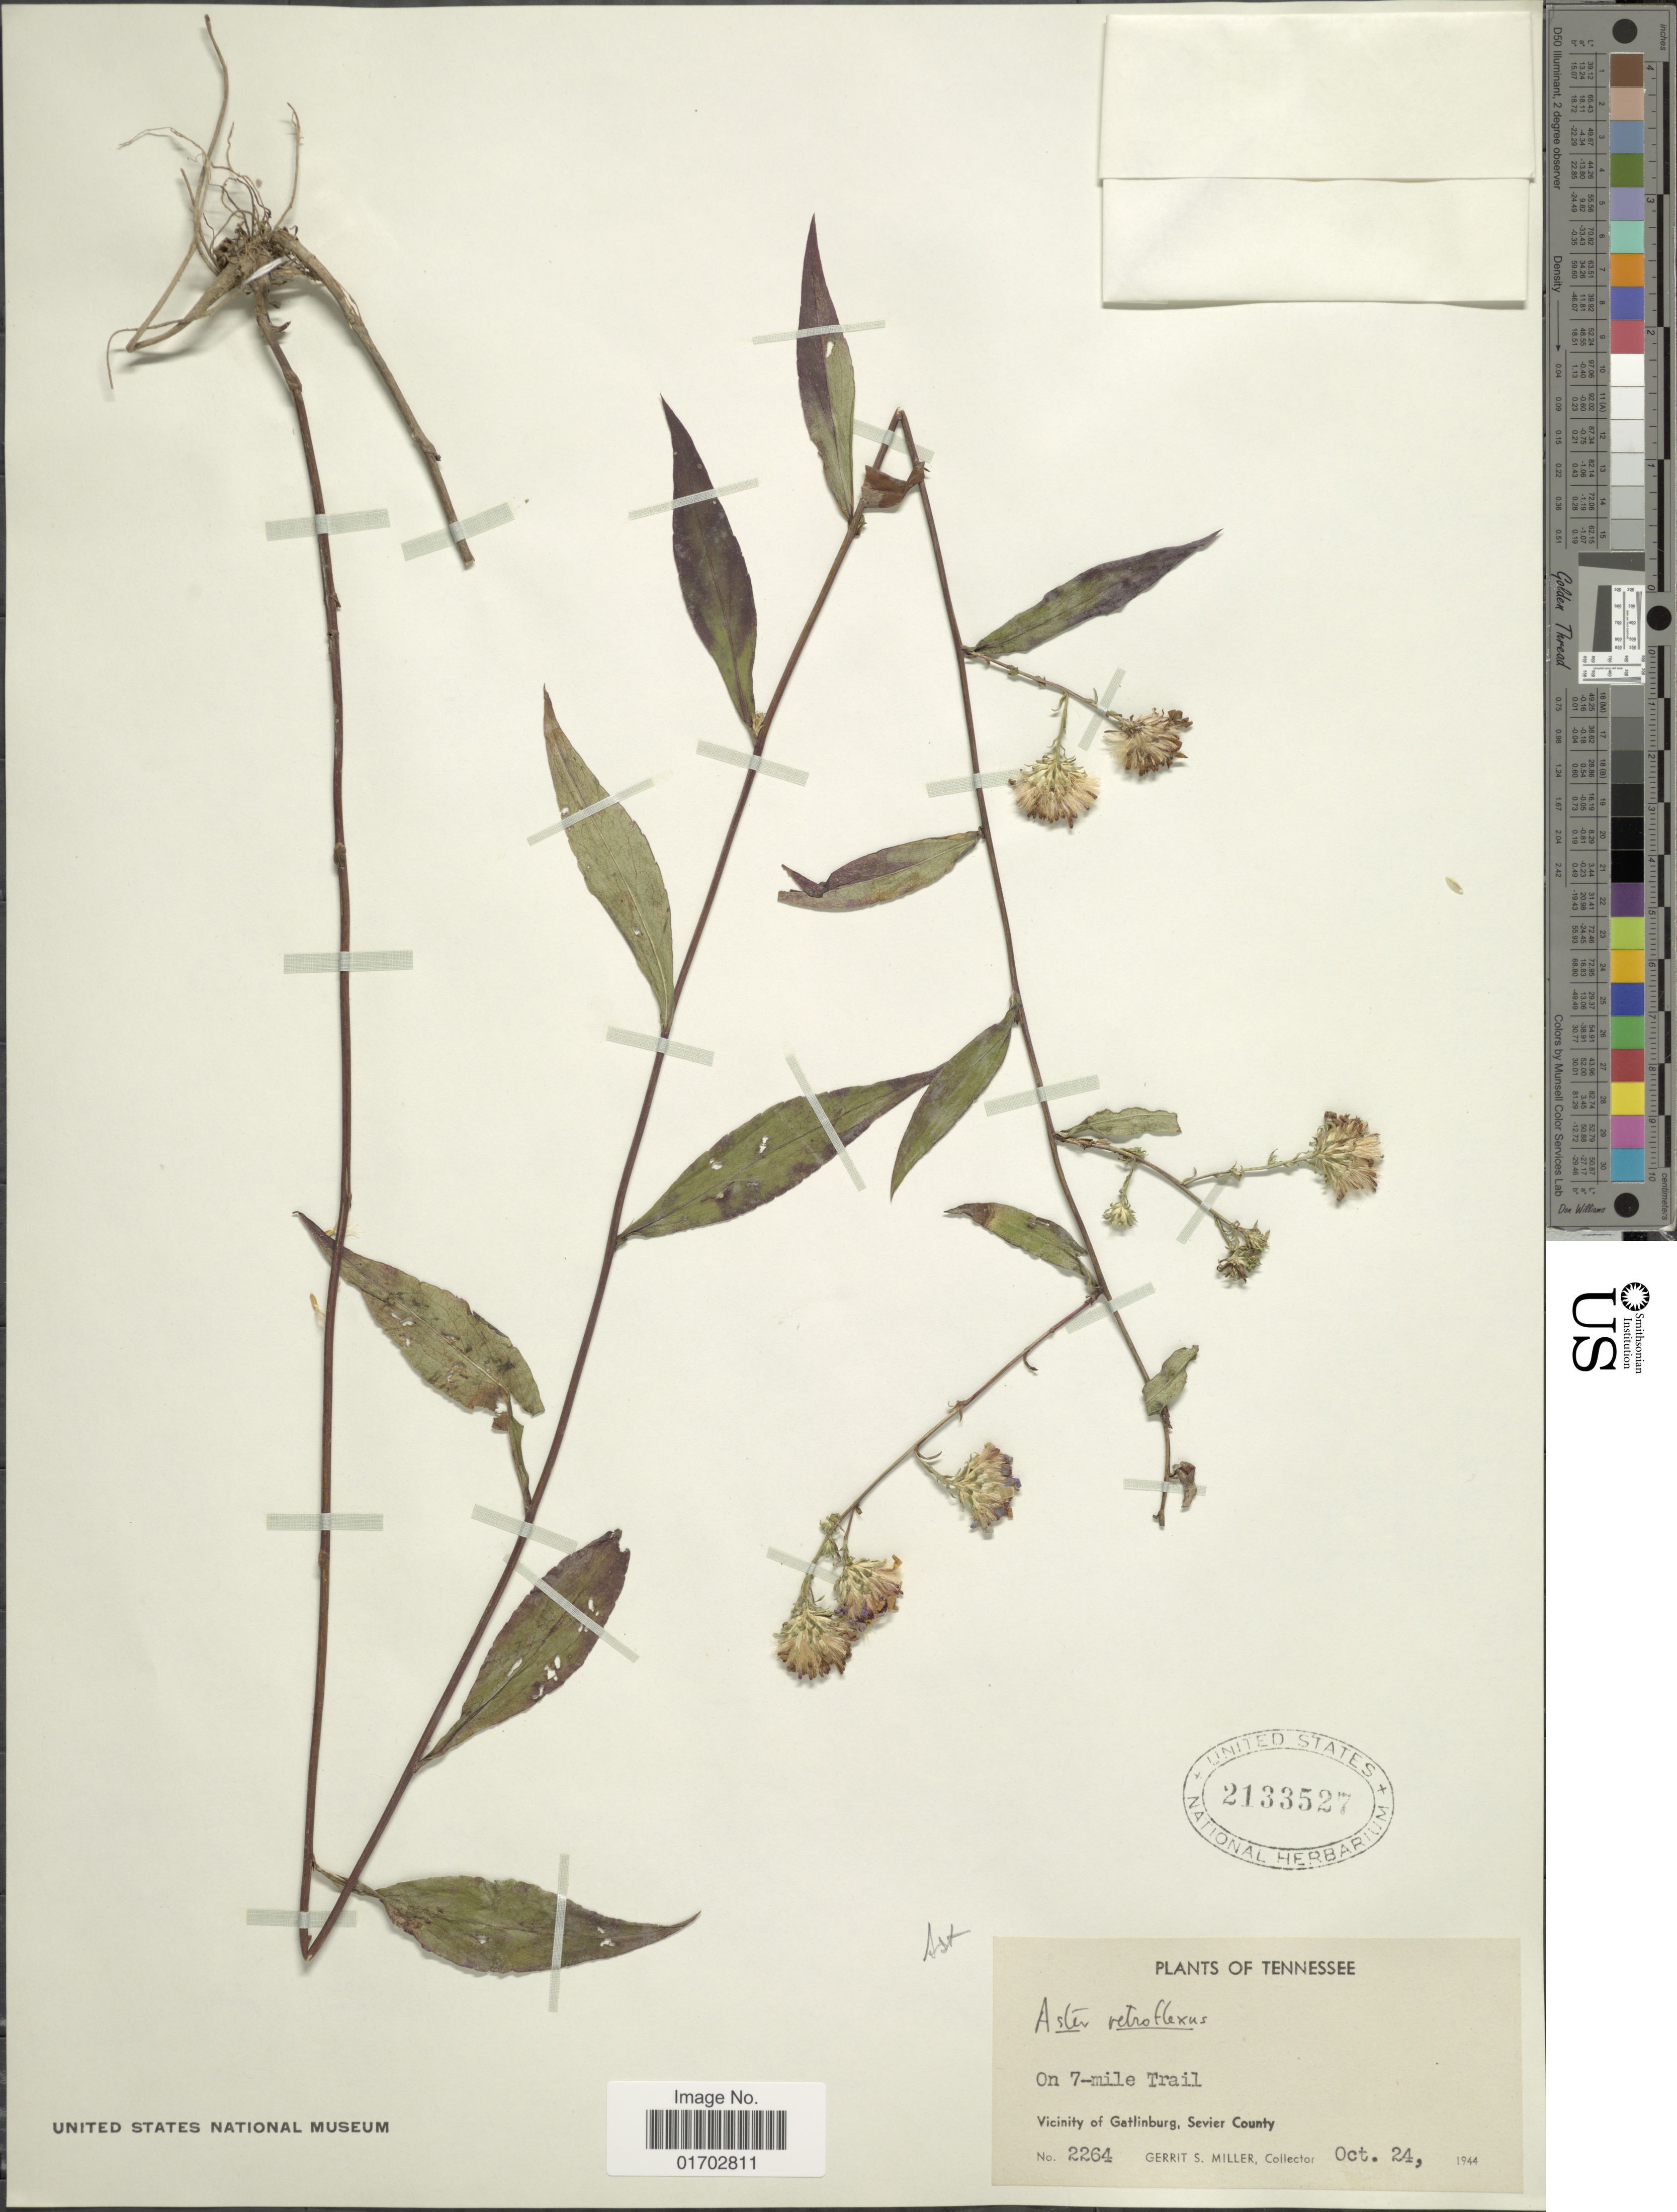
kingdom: Plantae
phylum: Tracheophyta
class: Magnoliopsida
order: Asterales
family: Asteraceae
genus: Symphyotrichum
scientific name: Symphyotrichum retroflexum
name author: (Lindl.) G.L. Nesom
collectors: G. S. Miller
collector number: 2264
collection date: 1944-10-24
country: United States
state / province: Tennessee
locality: On 7-miles trail, vicinity of Gatlinburg, Sevier County.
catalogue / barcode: US 2133527